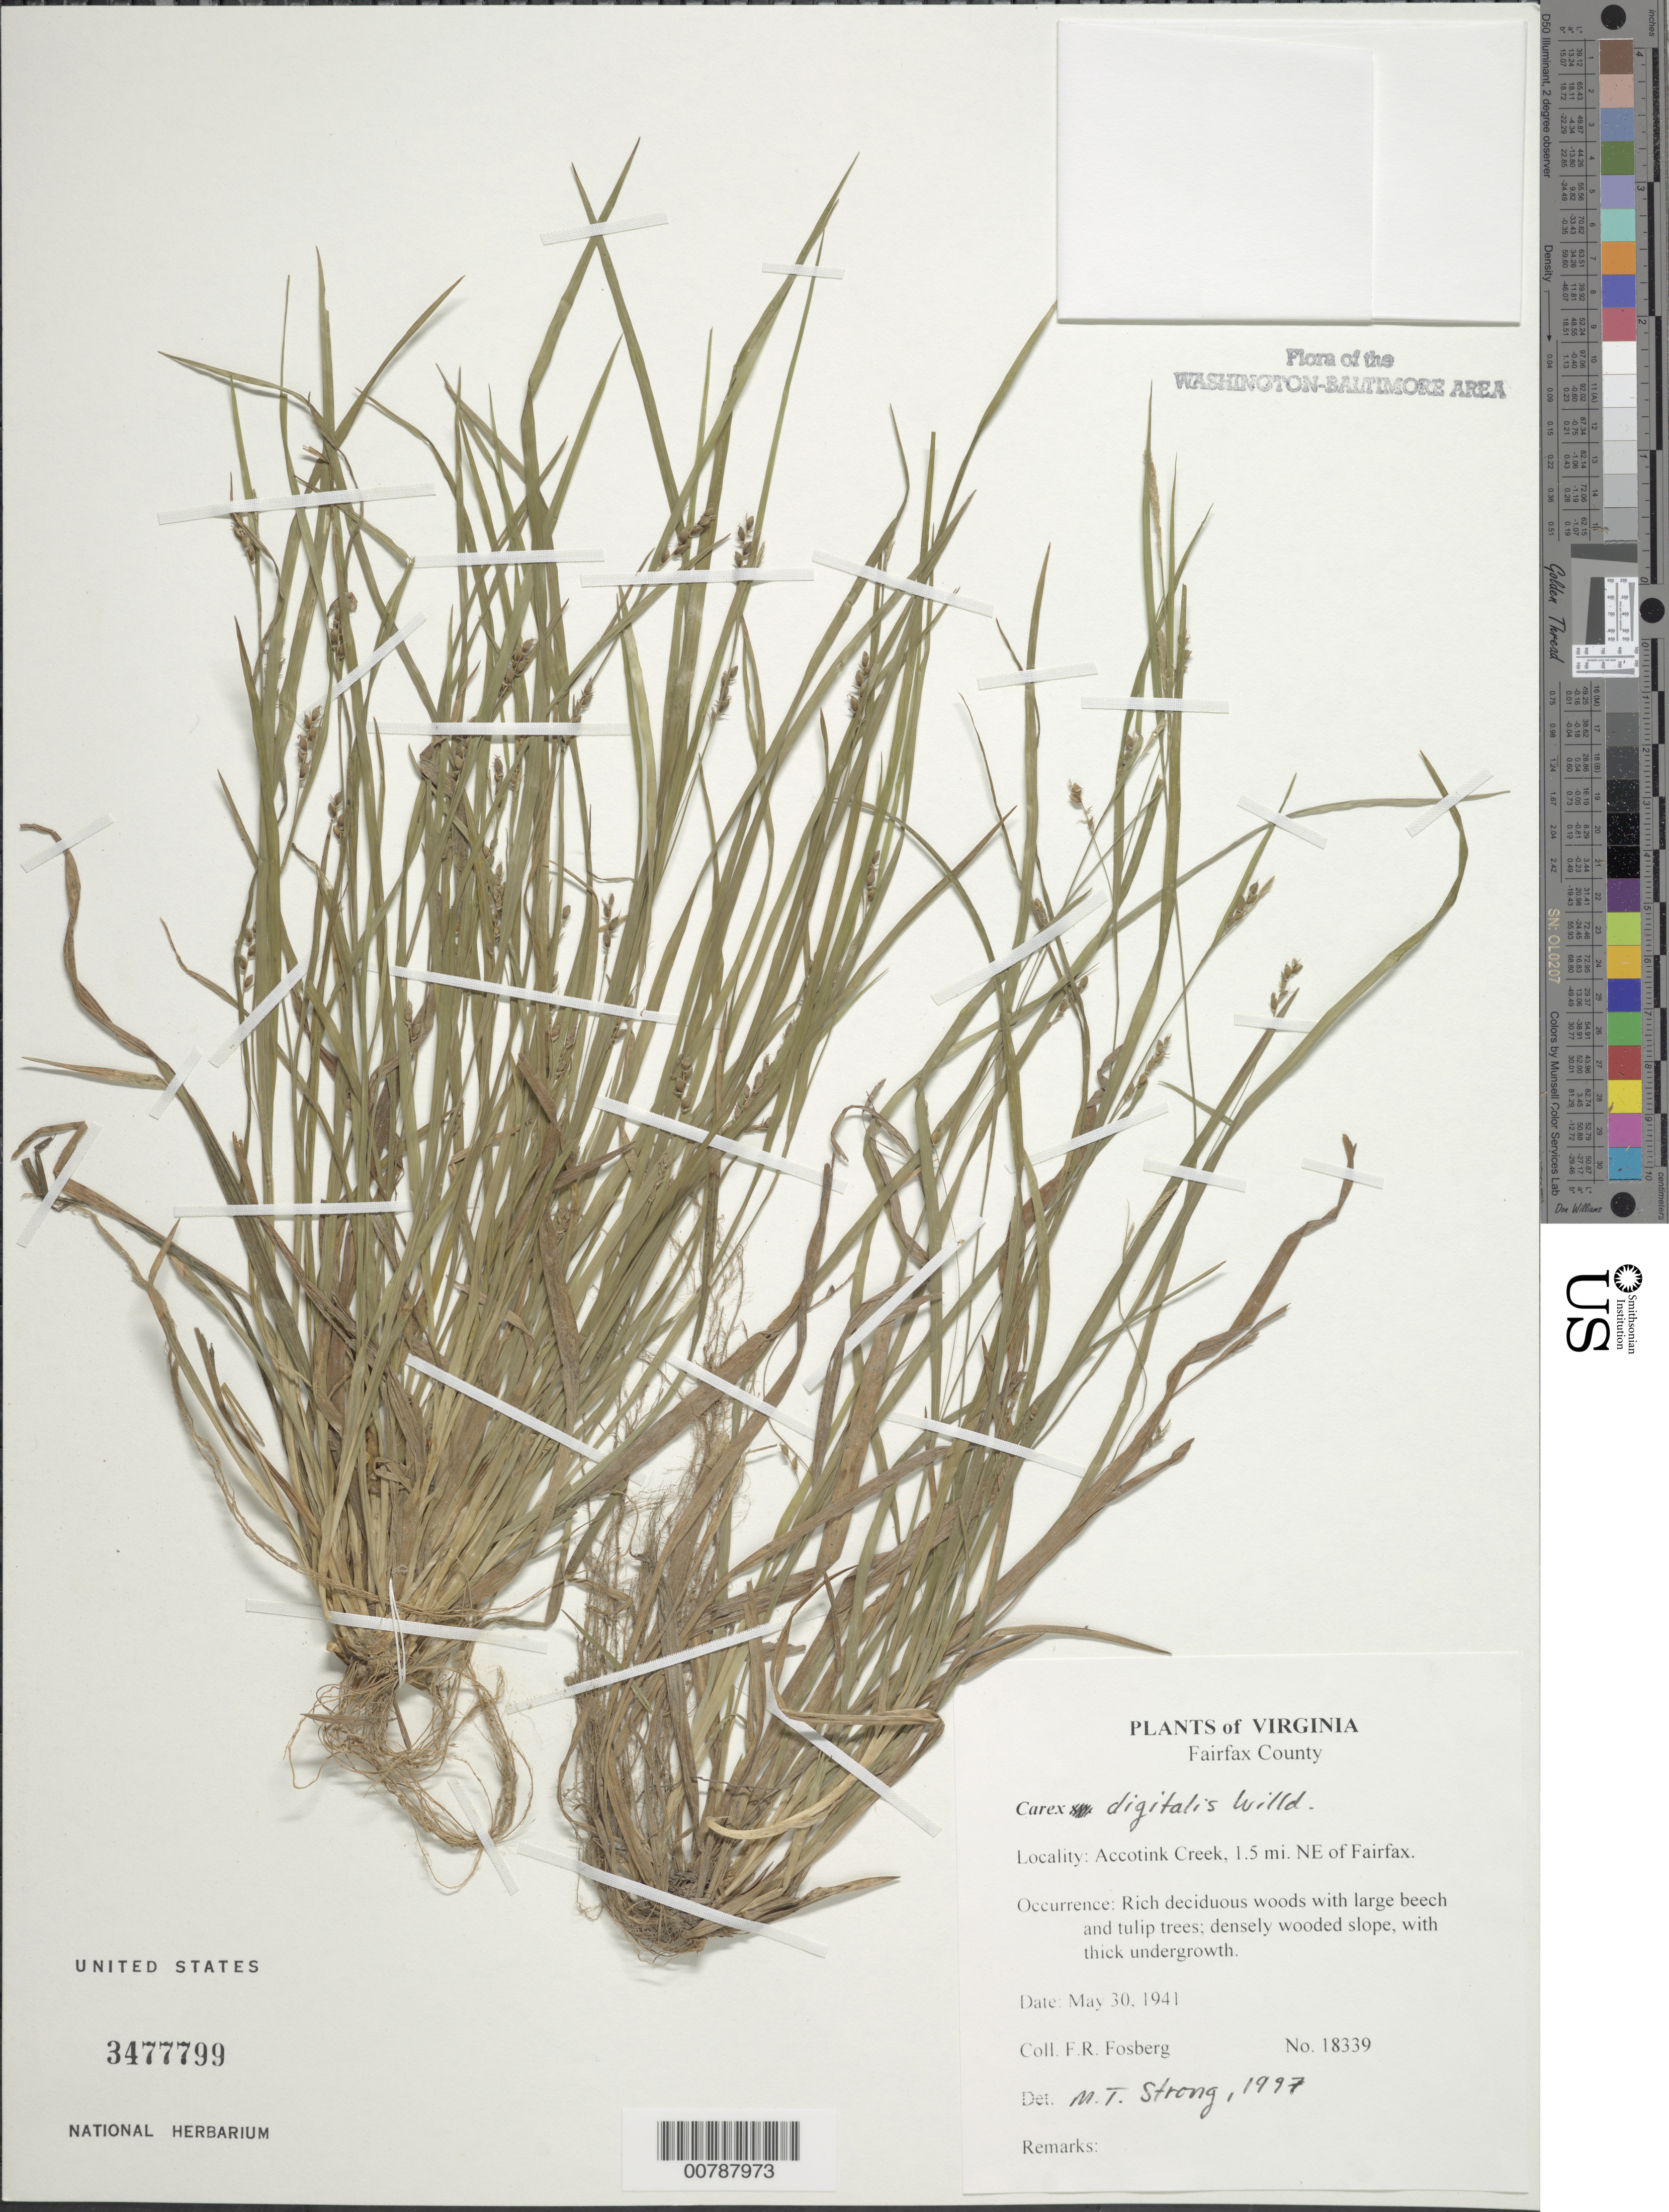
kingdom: Plantae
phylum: Tracheophyta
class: Liliopsida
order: Poales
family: Cyperaceae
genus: Carex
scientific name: Carex digitalis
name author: Willd.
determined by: Strong, M. T., (US), Smithsonian Institution - National Museum of Natural History (UNITED STATES)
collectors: F. R. Fosberg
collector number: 18339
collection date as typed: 30 May 1941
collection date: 1941-05-30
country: United States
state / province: Virginia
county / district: Fairfax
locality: Accotink Creek, 1.5 mi. NE of Fairfax.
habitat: Rich deciduous woods with large beech and tulip trees; densely wooded slope, with thick undergrowth.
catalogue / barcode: US 3477799